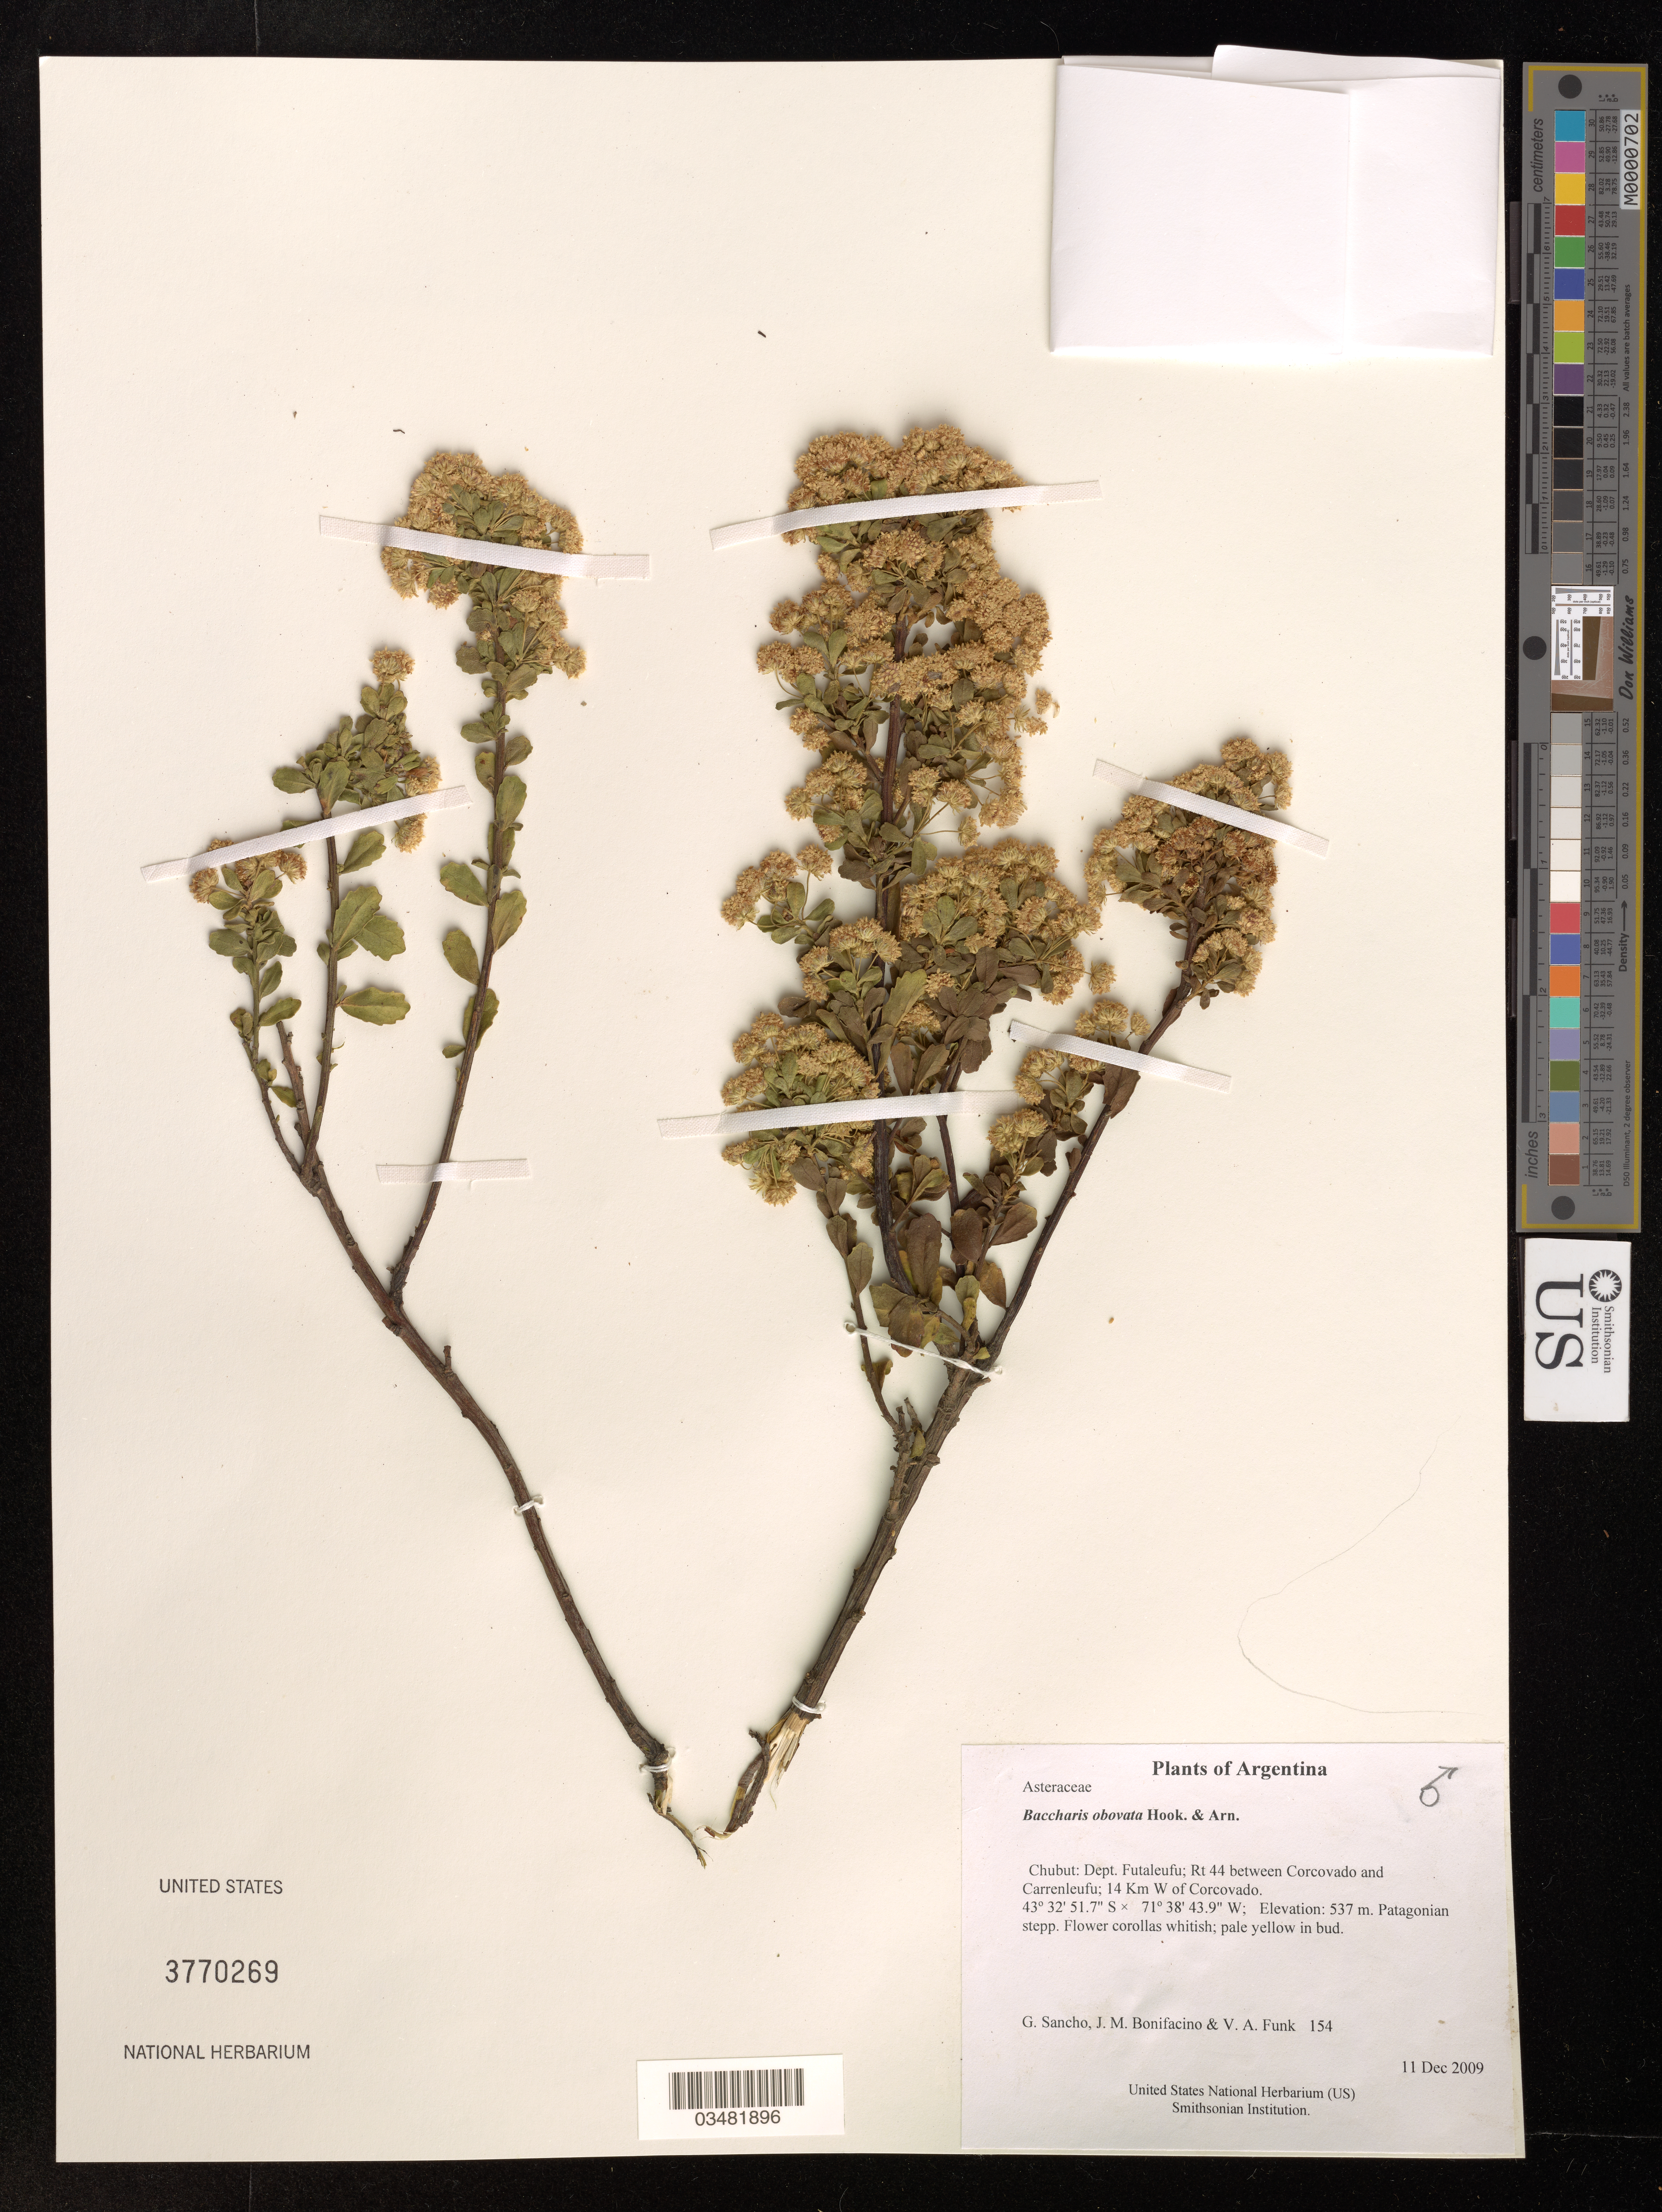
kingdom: Plantae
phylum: Tracheophyta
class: Magnoliopsida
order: Asterales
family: Asteraceae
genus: Baccharis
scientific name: Baccharis obovata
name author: Hook. & Arn.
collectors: G. Sancho, M. Bonifacino & V. Funk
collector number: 154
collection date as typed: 11 Dec 2009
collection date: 2009-12-11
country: Argentina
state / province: Chubut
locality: Dept. Futaleufu; Rt 44 between Corcovado and Carrenleufu; 14 Km W of Corcovado.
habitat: Patagonian stepp.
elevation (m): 537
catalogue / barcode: US 3770269